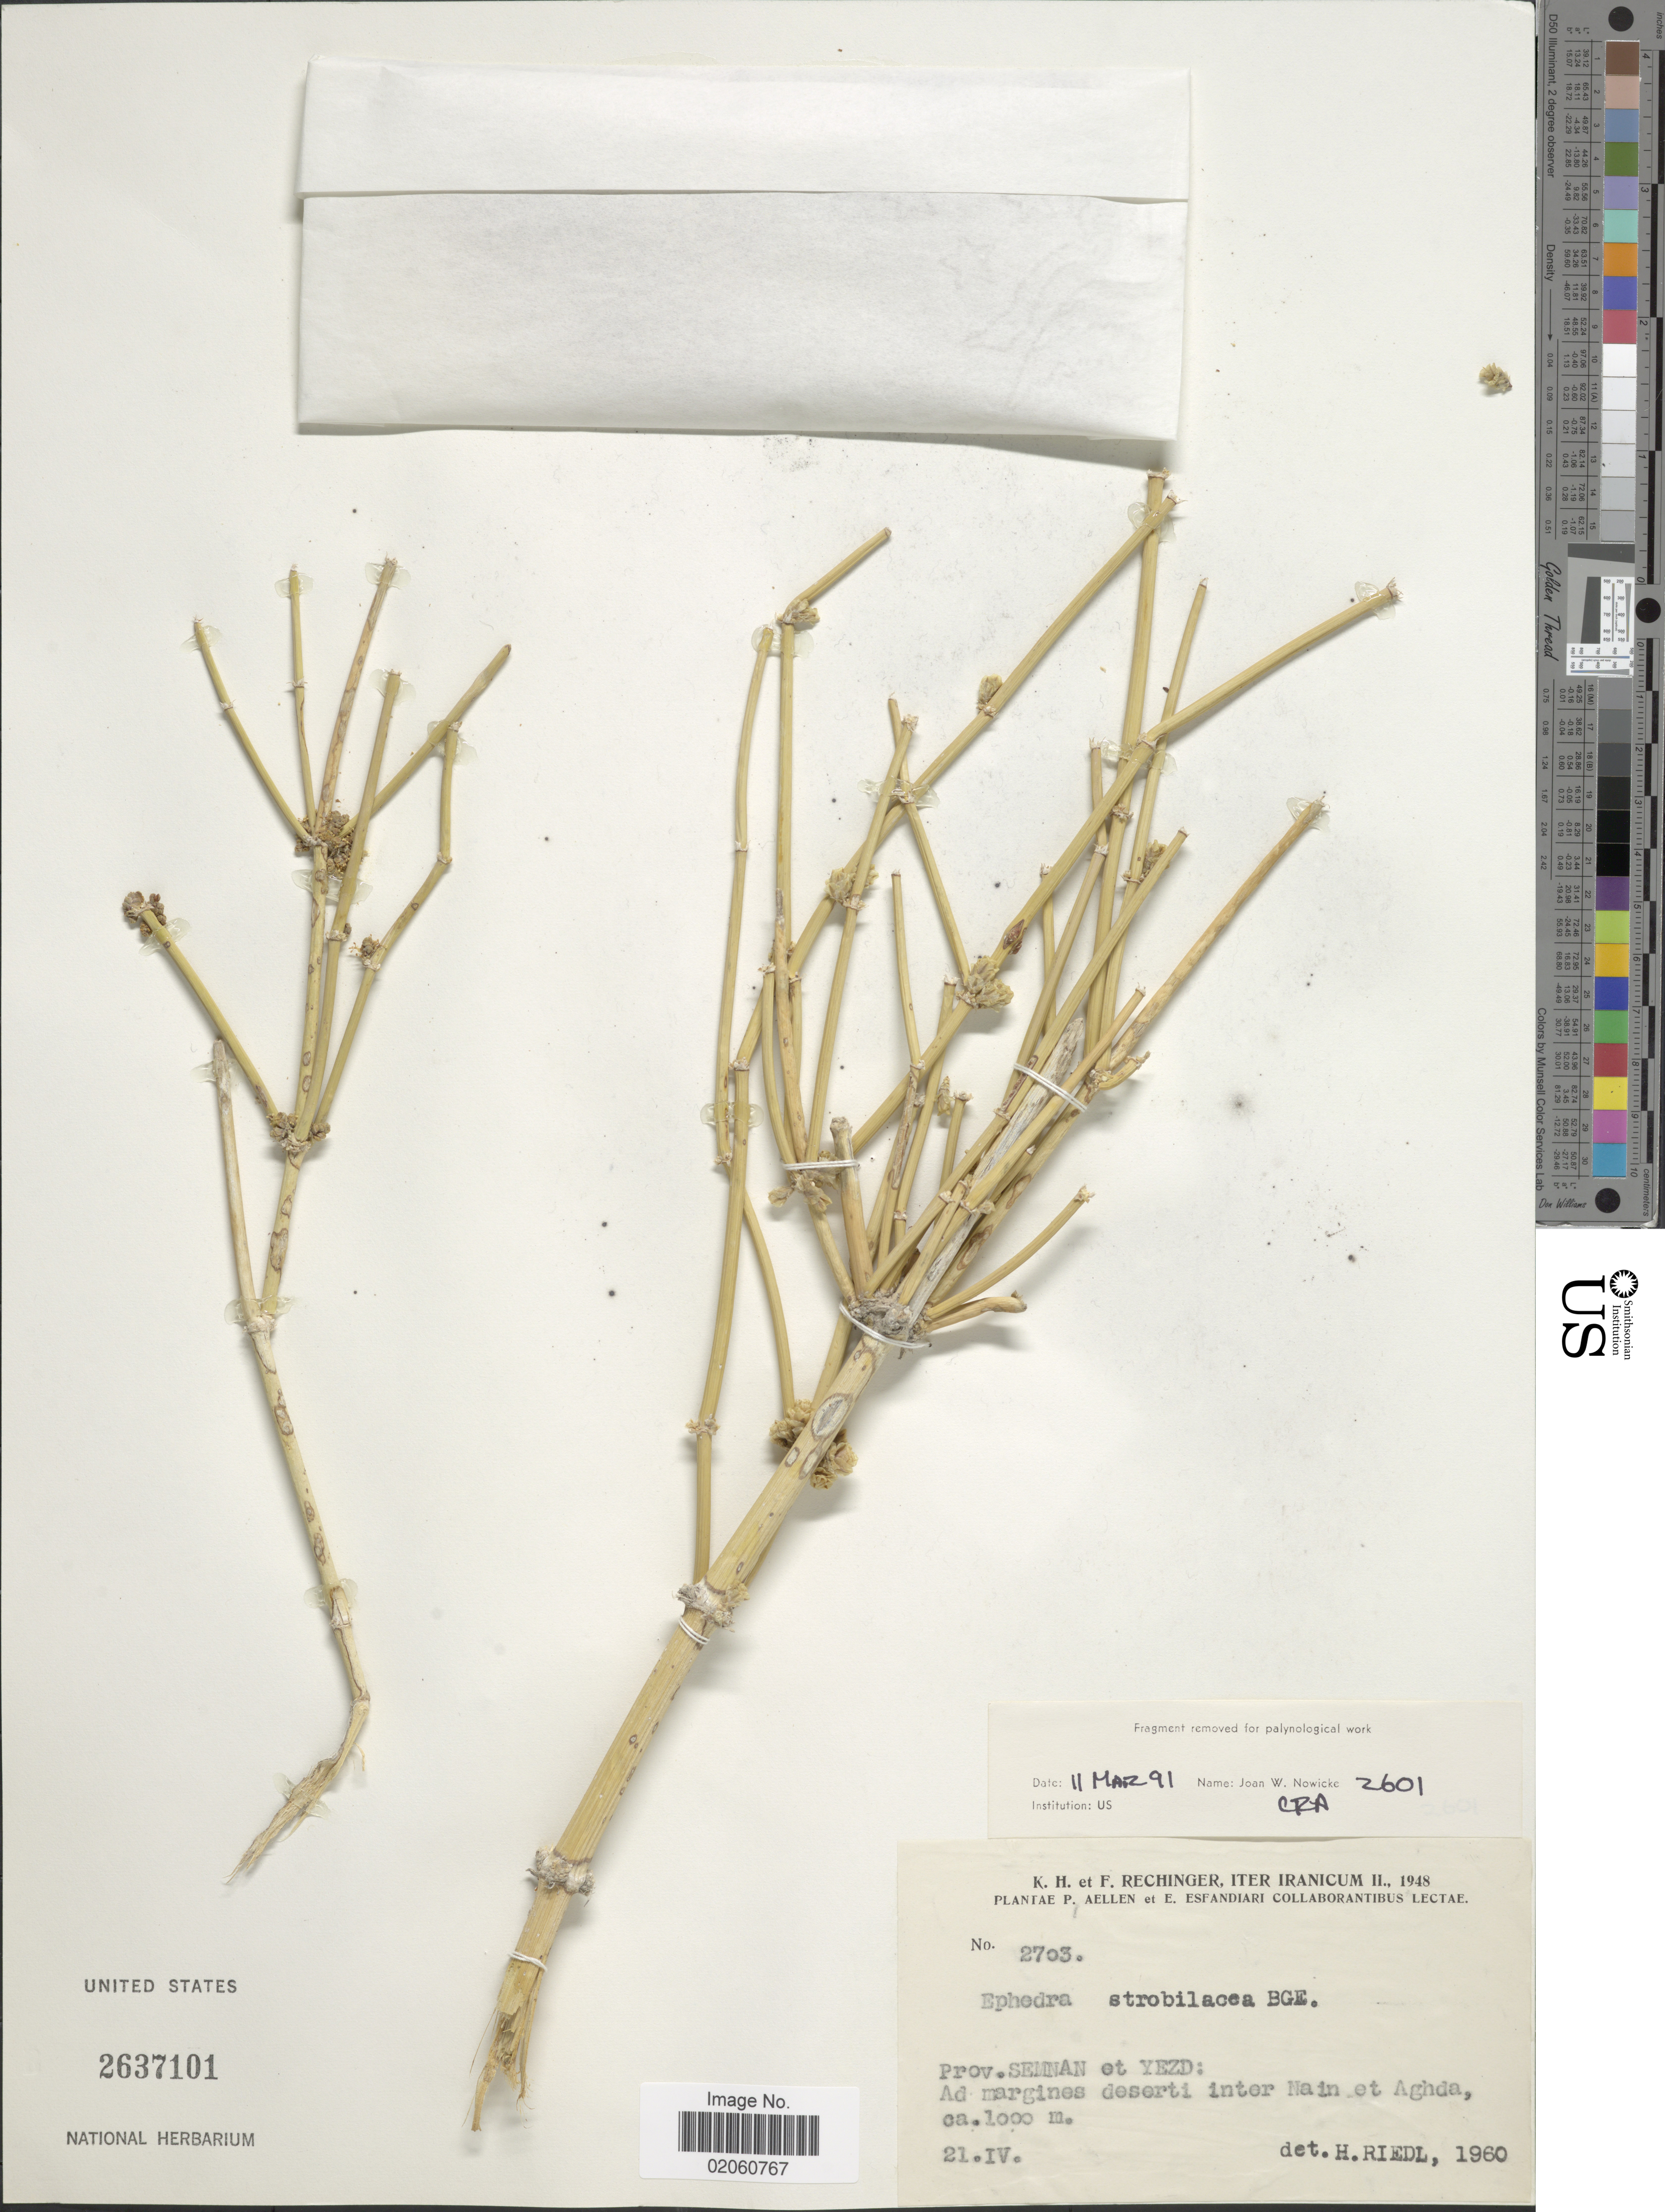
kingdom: Plantae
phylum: Tracheophyta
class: Gnetopsida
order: Ephedrales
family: Ephedraceae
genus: Ephedra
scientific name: Ephedra strobilacea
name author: Bunge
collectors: K. H. Rechinger & F. Rechinger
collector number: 2703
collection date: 1948-04-21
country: Iran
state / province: Semnan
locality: Prov. Semnan et Yezd: Ad margines deserti inter Nain et Aghda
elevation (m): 1000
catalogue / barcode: US 2637101